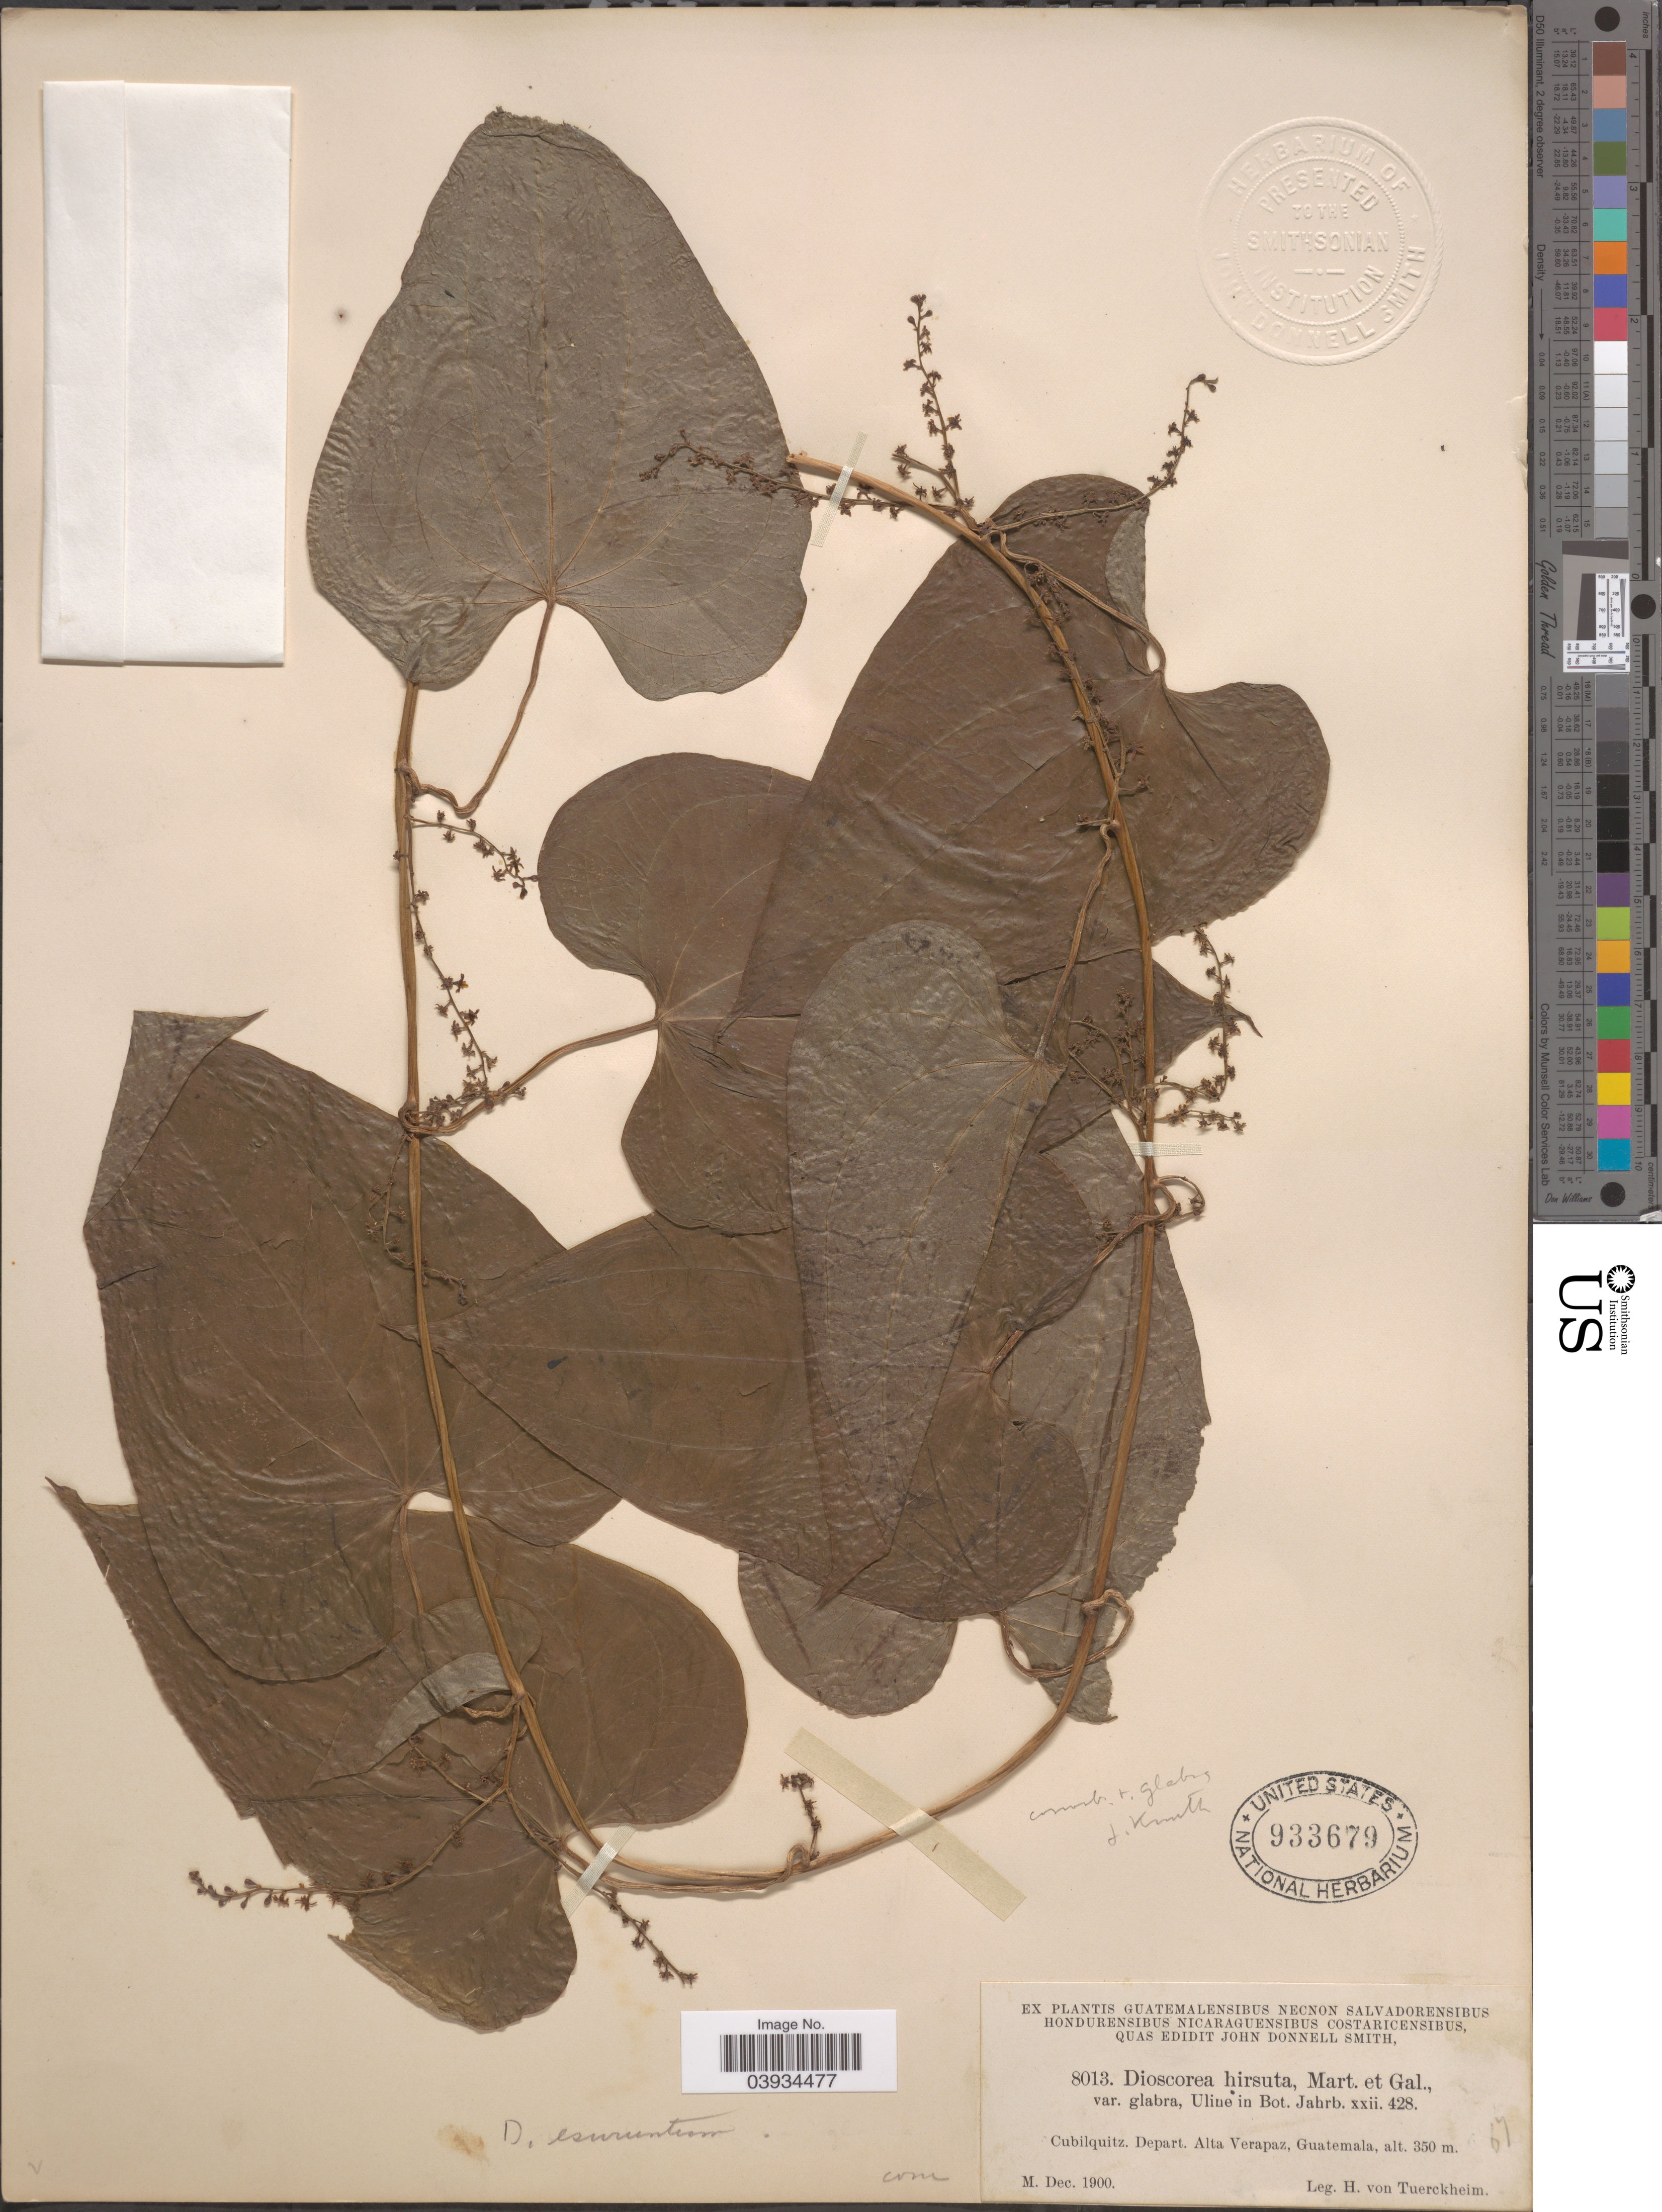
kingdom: Plantae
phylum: Tracheophyta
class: Liliopsida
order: Dioscoreales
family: Dioscoreaceae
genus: Dioscorea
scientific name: Dioscorea convolvulacea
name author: Schltdl. & Cham.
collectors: H. von Türckheim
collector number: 8013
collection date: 1900-12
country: Guatemala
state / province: Alta Verapaz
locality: Cubilquitz. Depart. Alta Verapaz.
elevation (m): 350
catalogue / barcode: US 933679